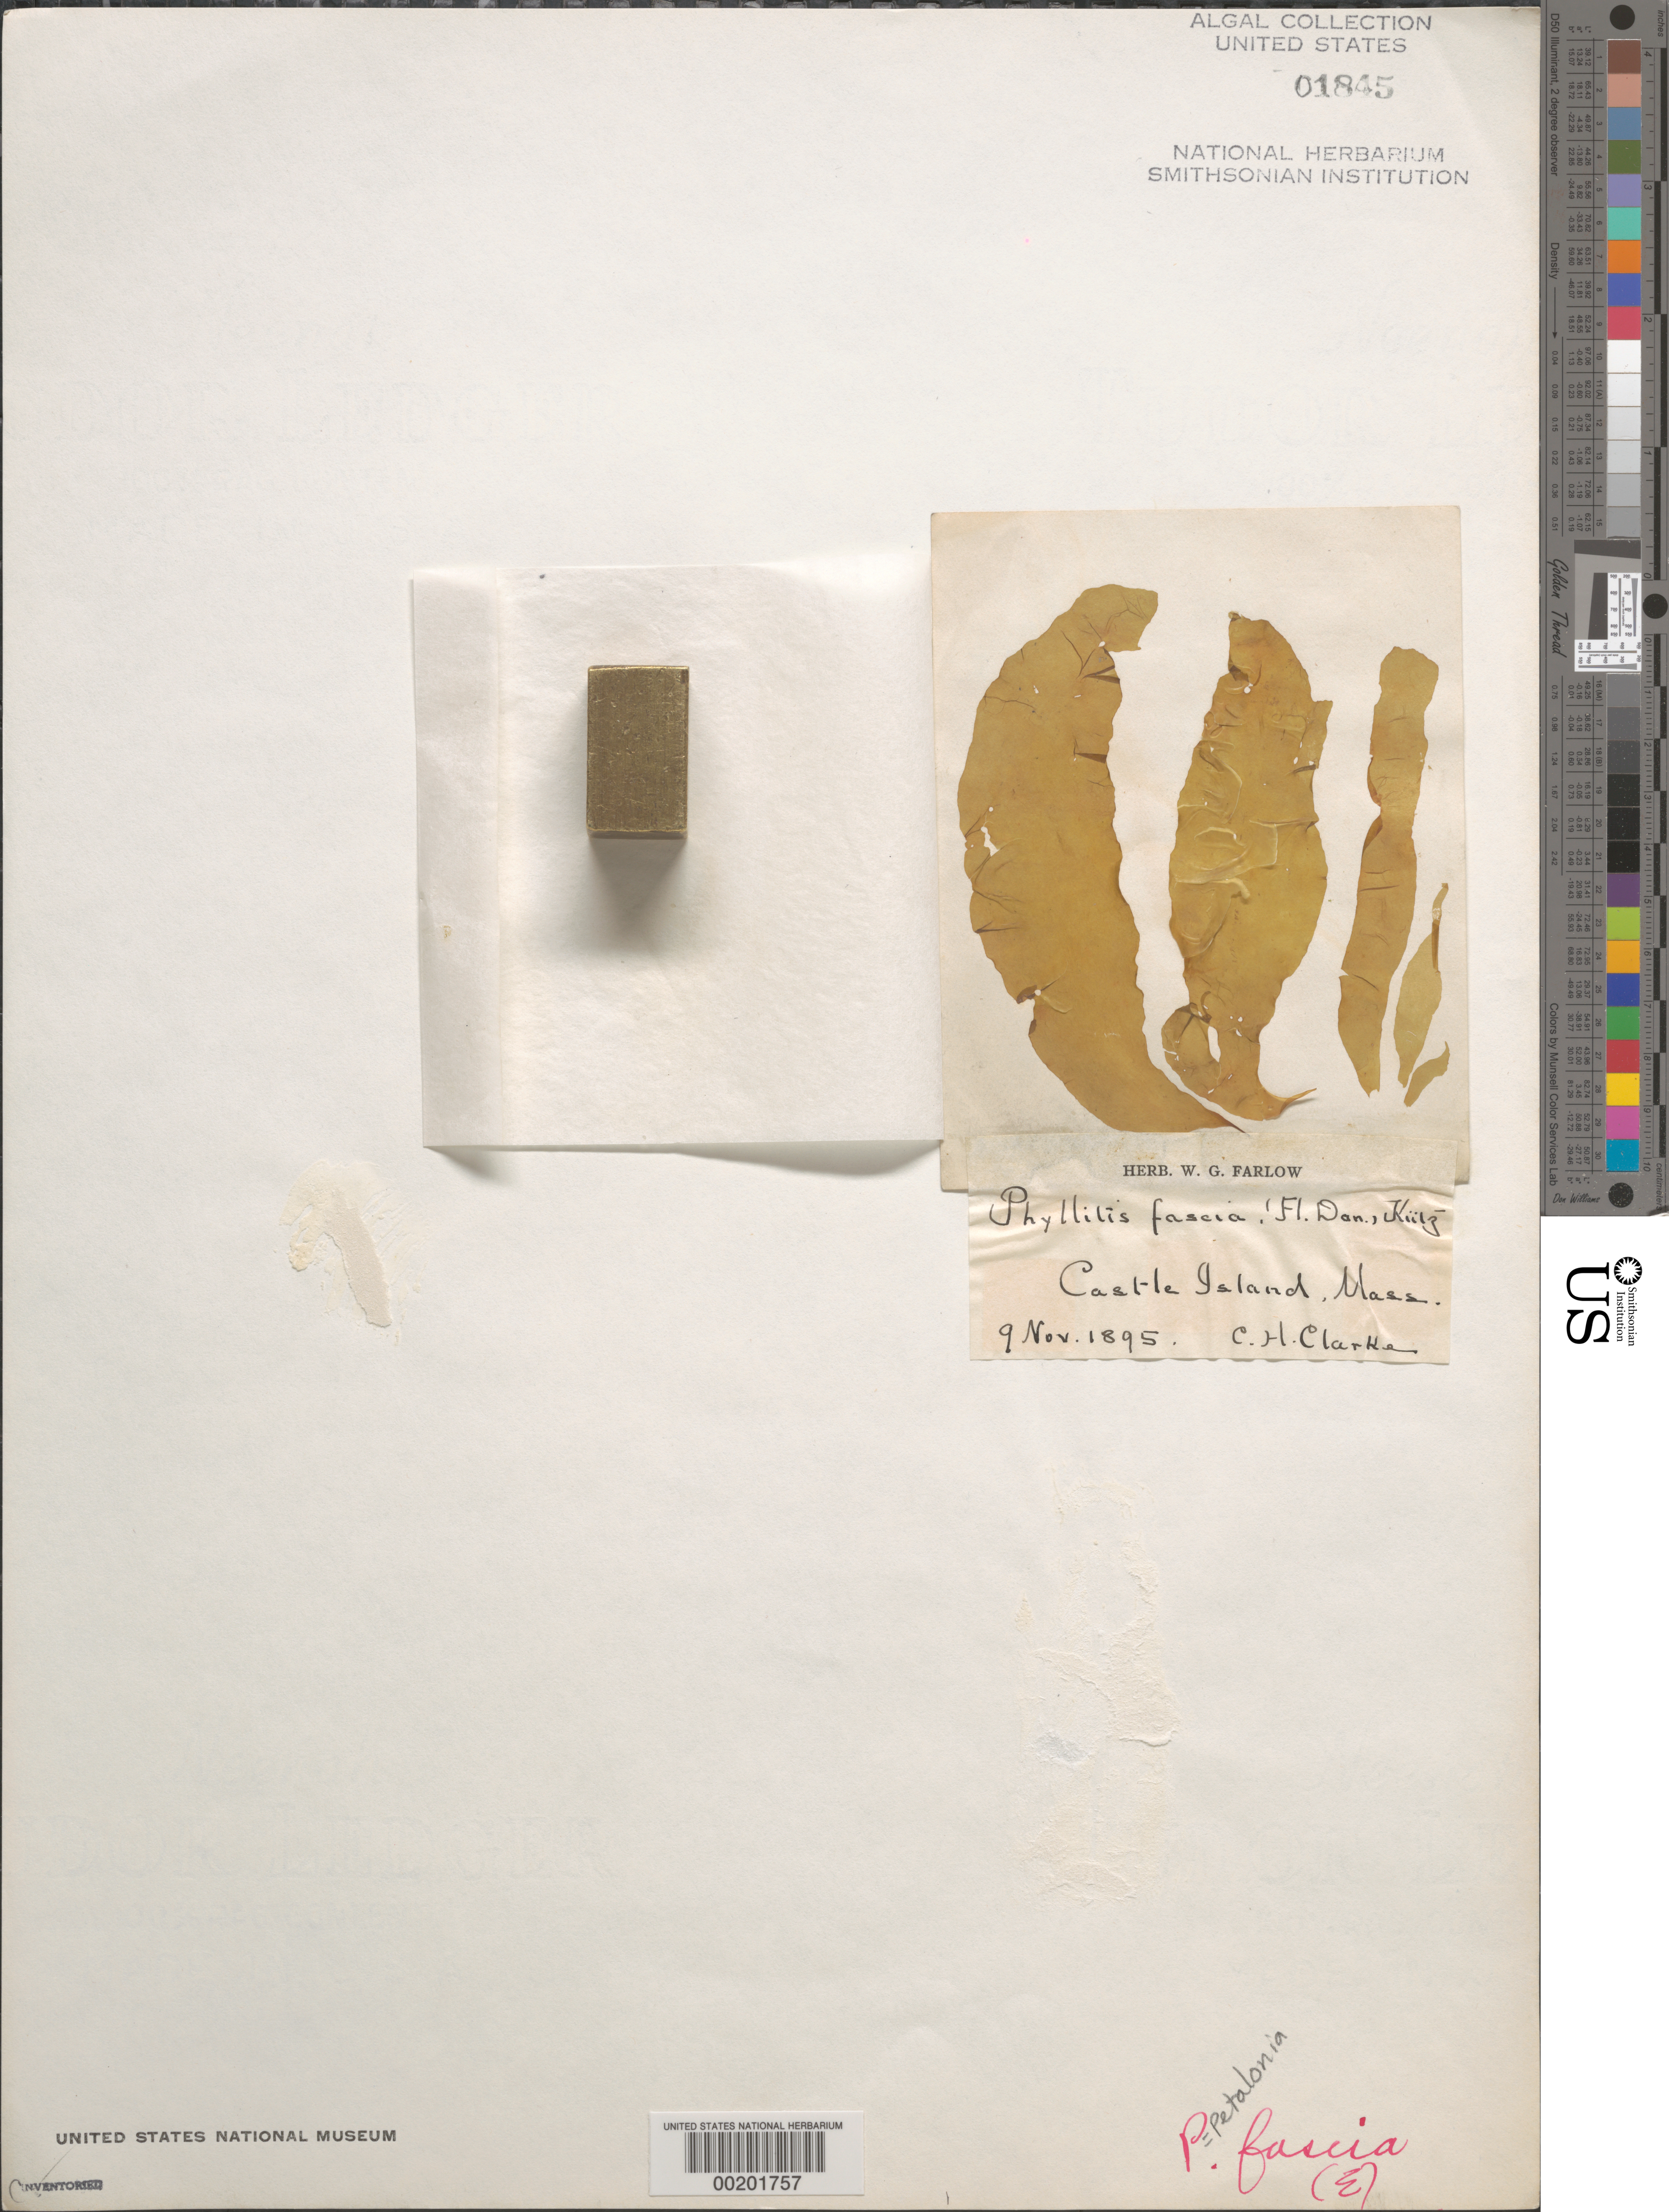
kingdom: Chromista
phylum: Ochrophyta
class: Phaeophyceae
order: Scytosiphonales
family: Scytosiphonaceae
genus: Petalonia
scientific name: Petalonia fascia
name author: (O.F. Müller) Kuntze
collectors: C. H. Clarke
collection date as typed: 09 Nov 1895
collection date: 1895-11-09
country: United States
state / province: Massachusetts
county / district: Suffolk County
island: Castle Island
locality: Boston Harbor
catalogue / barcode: US 1845